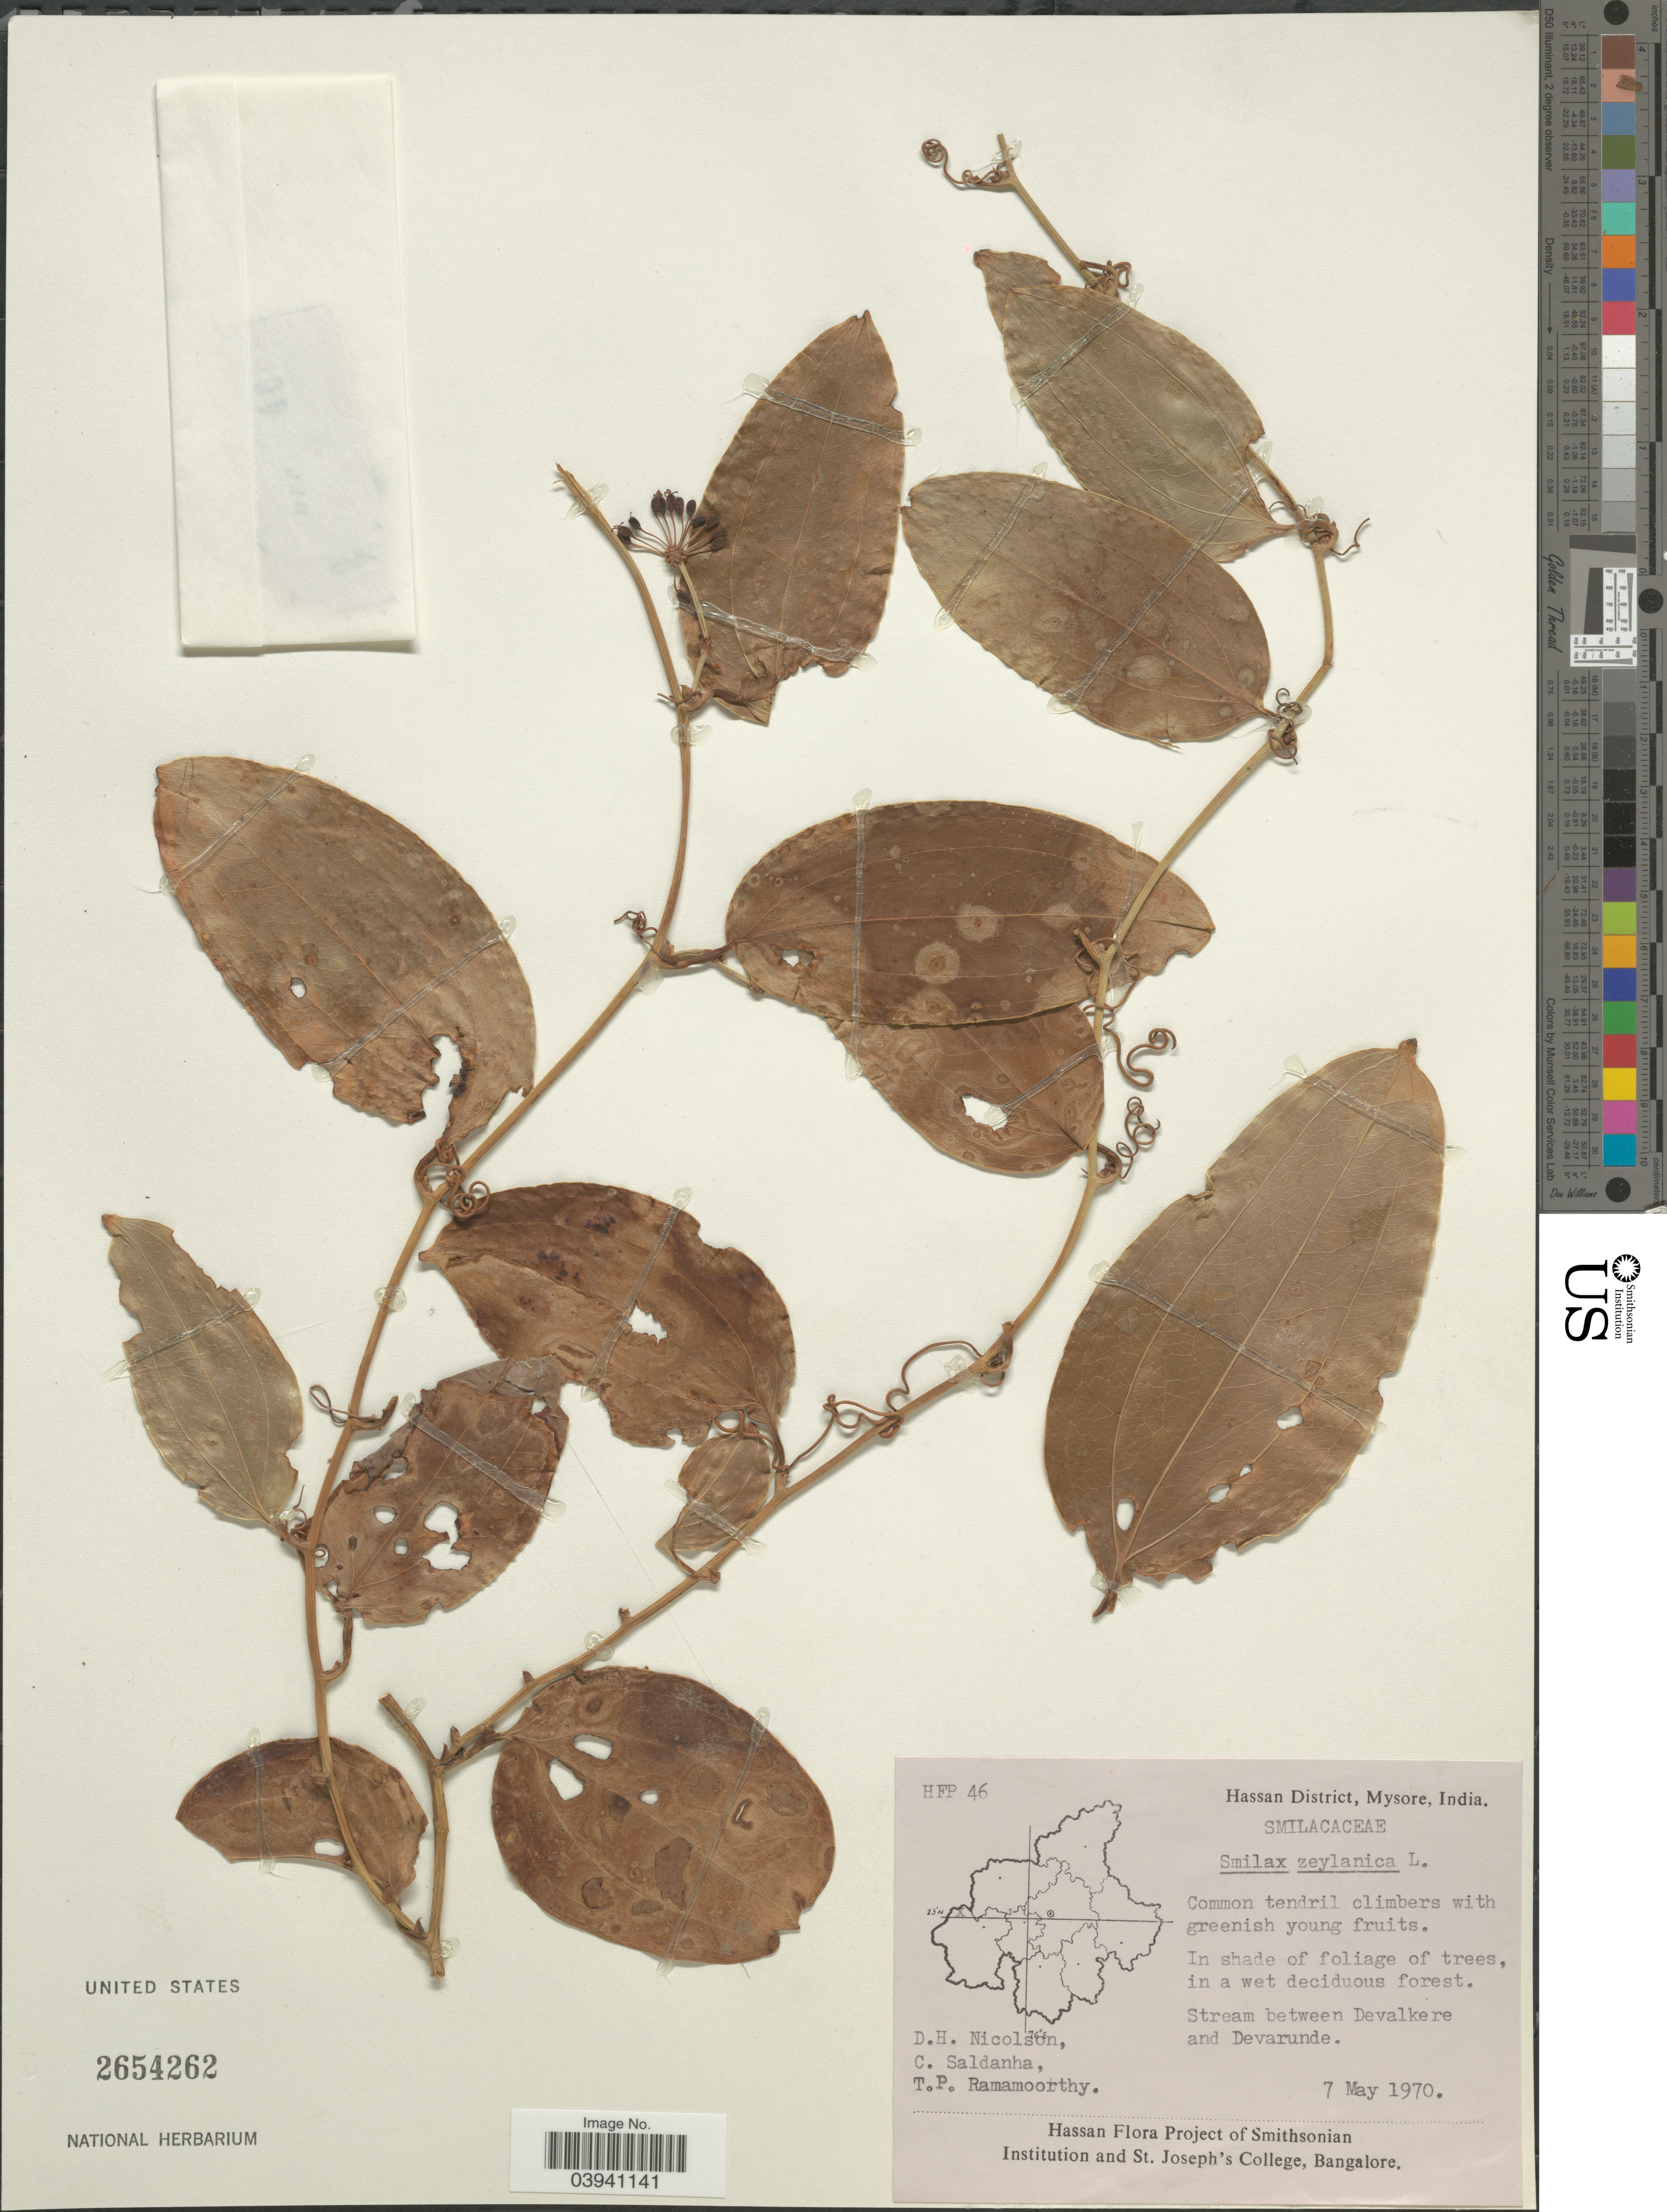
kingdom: Plantae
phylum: Tracheophyta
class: Liliopsida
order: Liliales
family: Smilacaceae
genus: Smilax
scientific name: Smilax zeylanica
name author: L.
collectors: D. H. Nicolson, C. Saldanha & T. P. Ramamoorthy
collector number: HFP 46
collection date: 1970-05-07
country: India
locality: Hassan District, Mysore. Stream between Devalkere and Devarunde.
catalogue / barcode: US 2654262